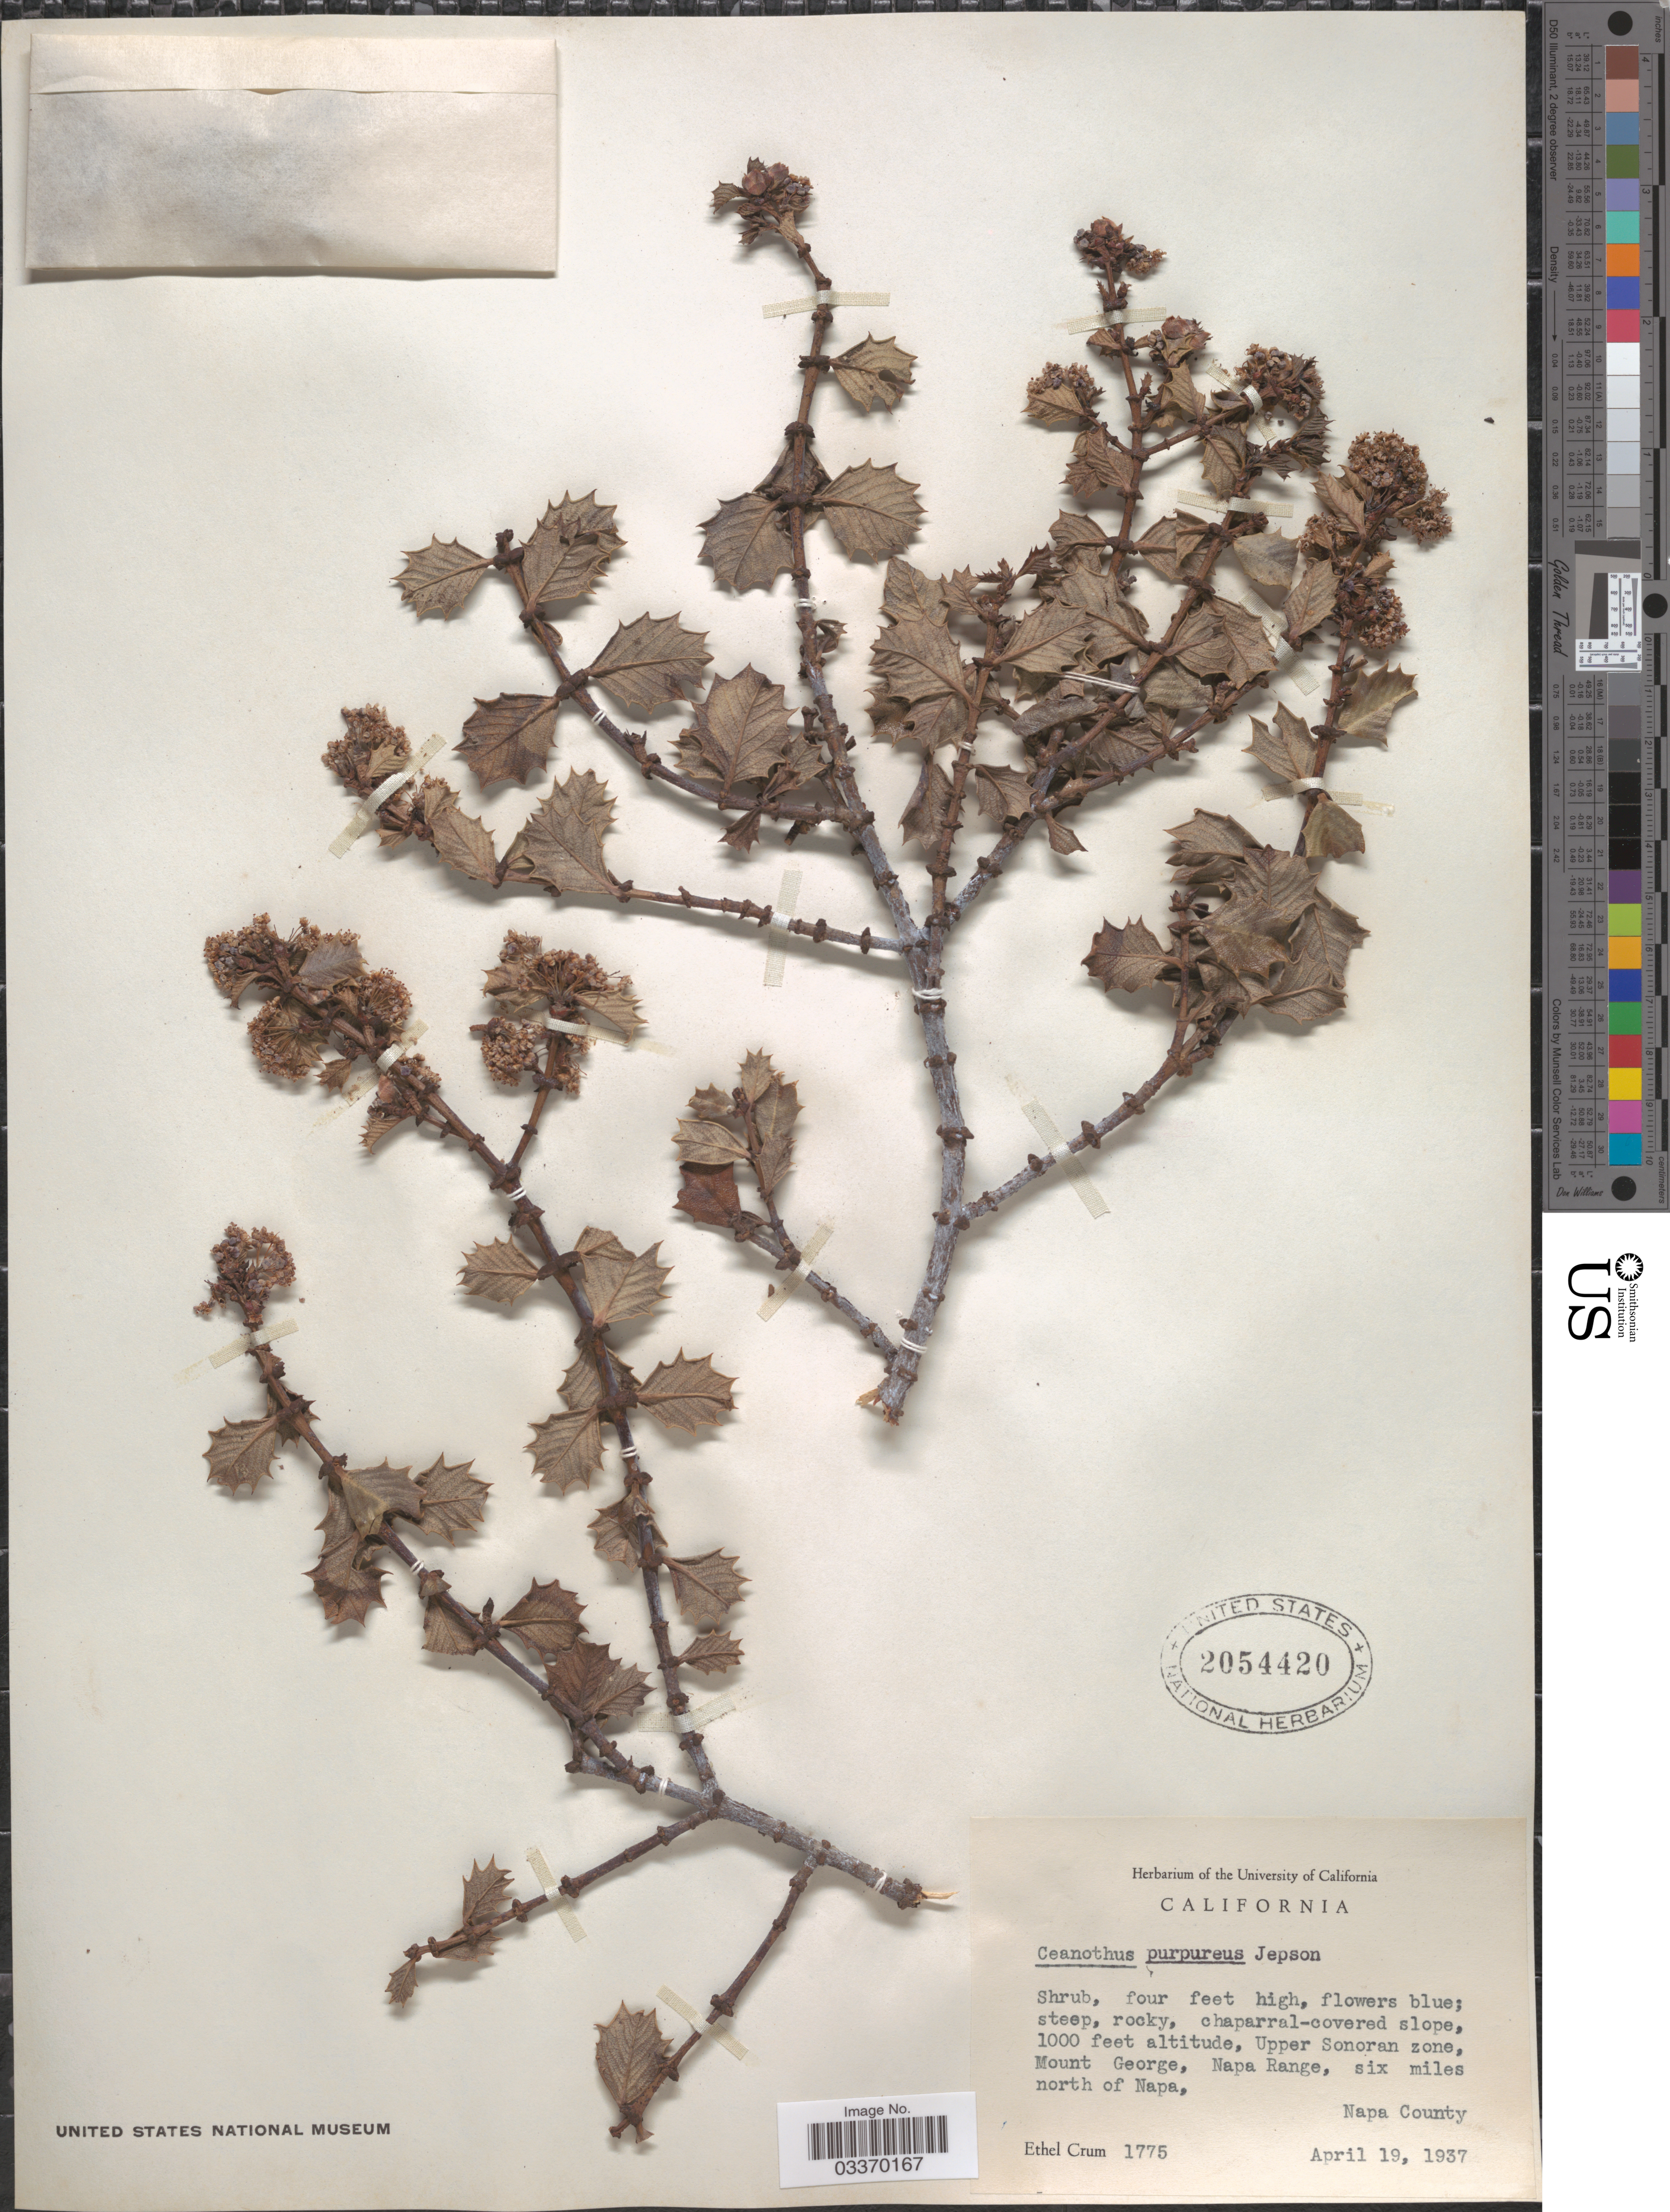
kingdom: Plantae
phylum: Tracheophyta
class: Magnoliopsida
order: Rosales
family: Rhamnaceae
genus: Ceanothus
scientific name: Ceanothus purpureus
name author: Jeps.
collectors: E. K. Crum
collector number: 1775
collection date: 1937-04-19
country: United States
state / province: California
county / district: Napa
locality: Upper Sonoran zone, Mount George, Napa Range, six miles north of Napa, Napa County.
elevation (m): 305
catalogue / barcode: US 2054420